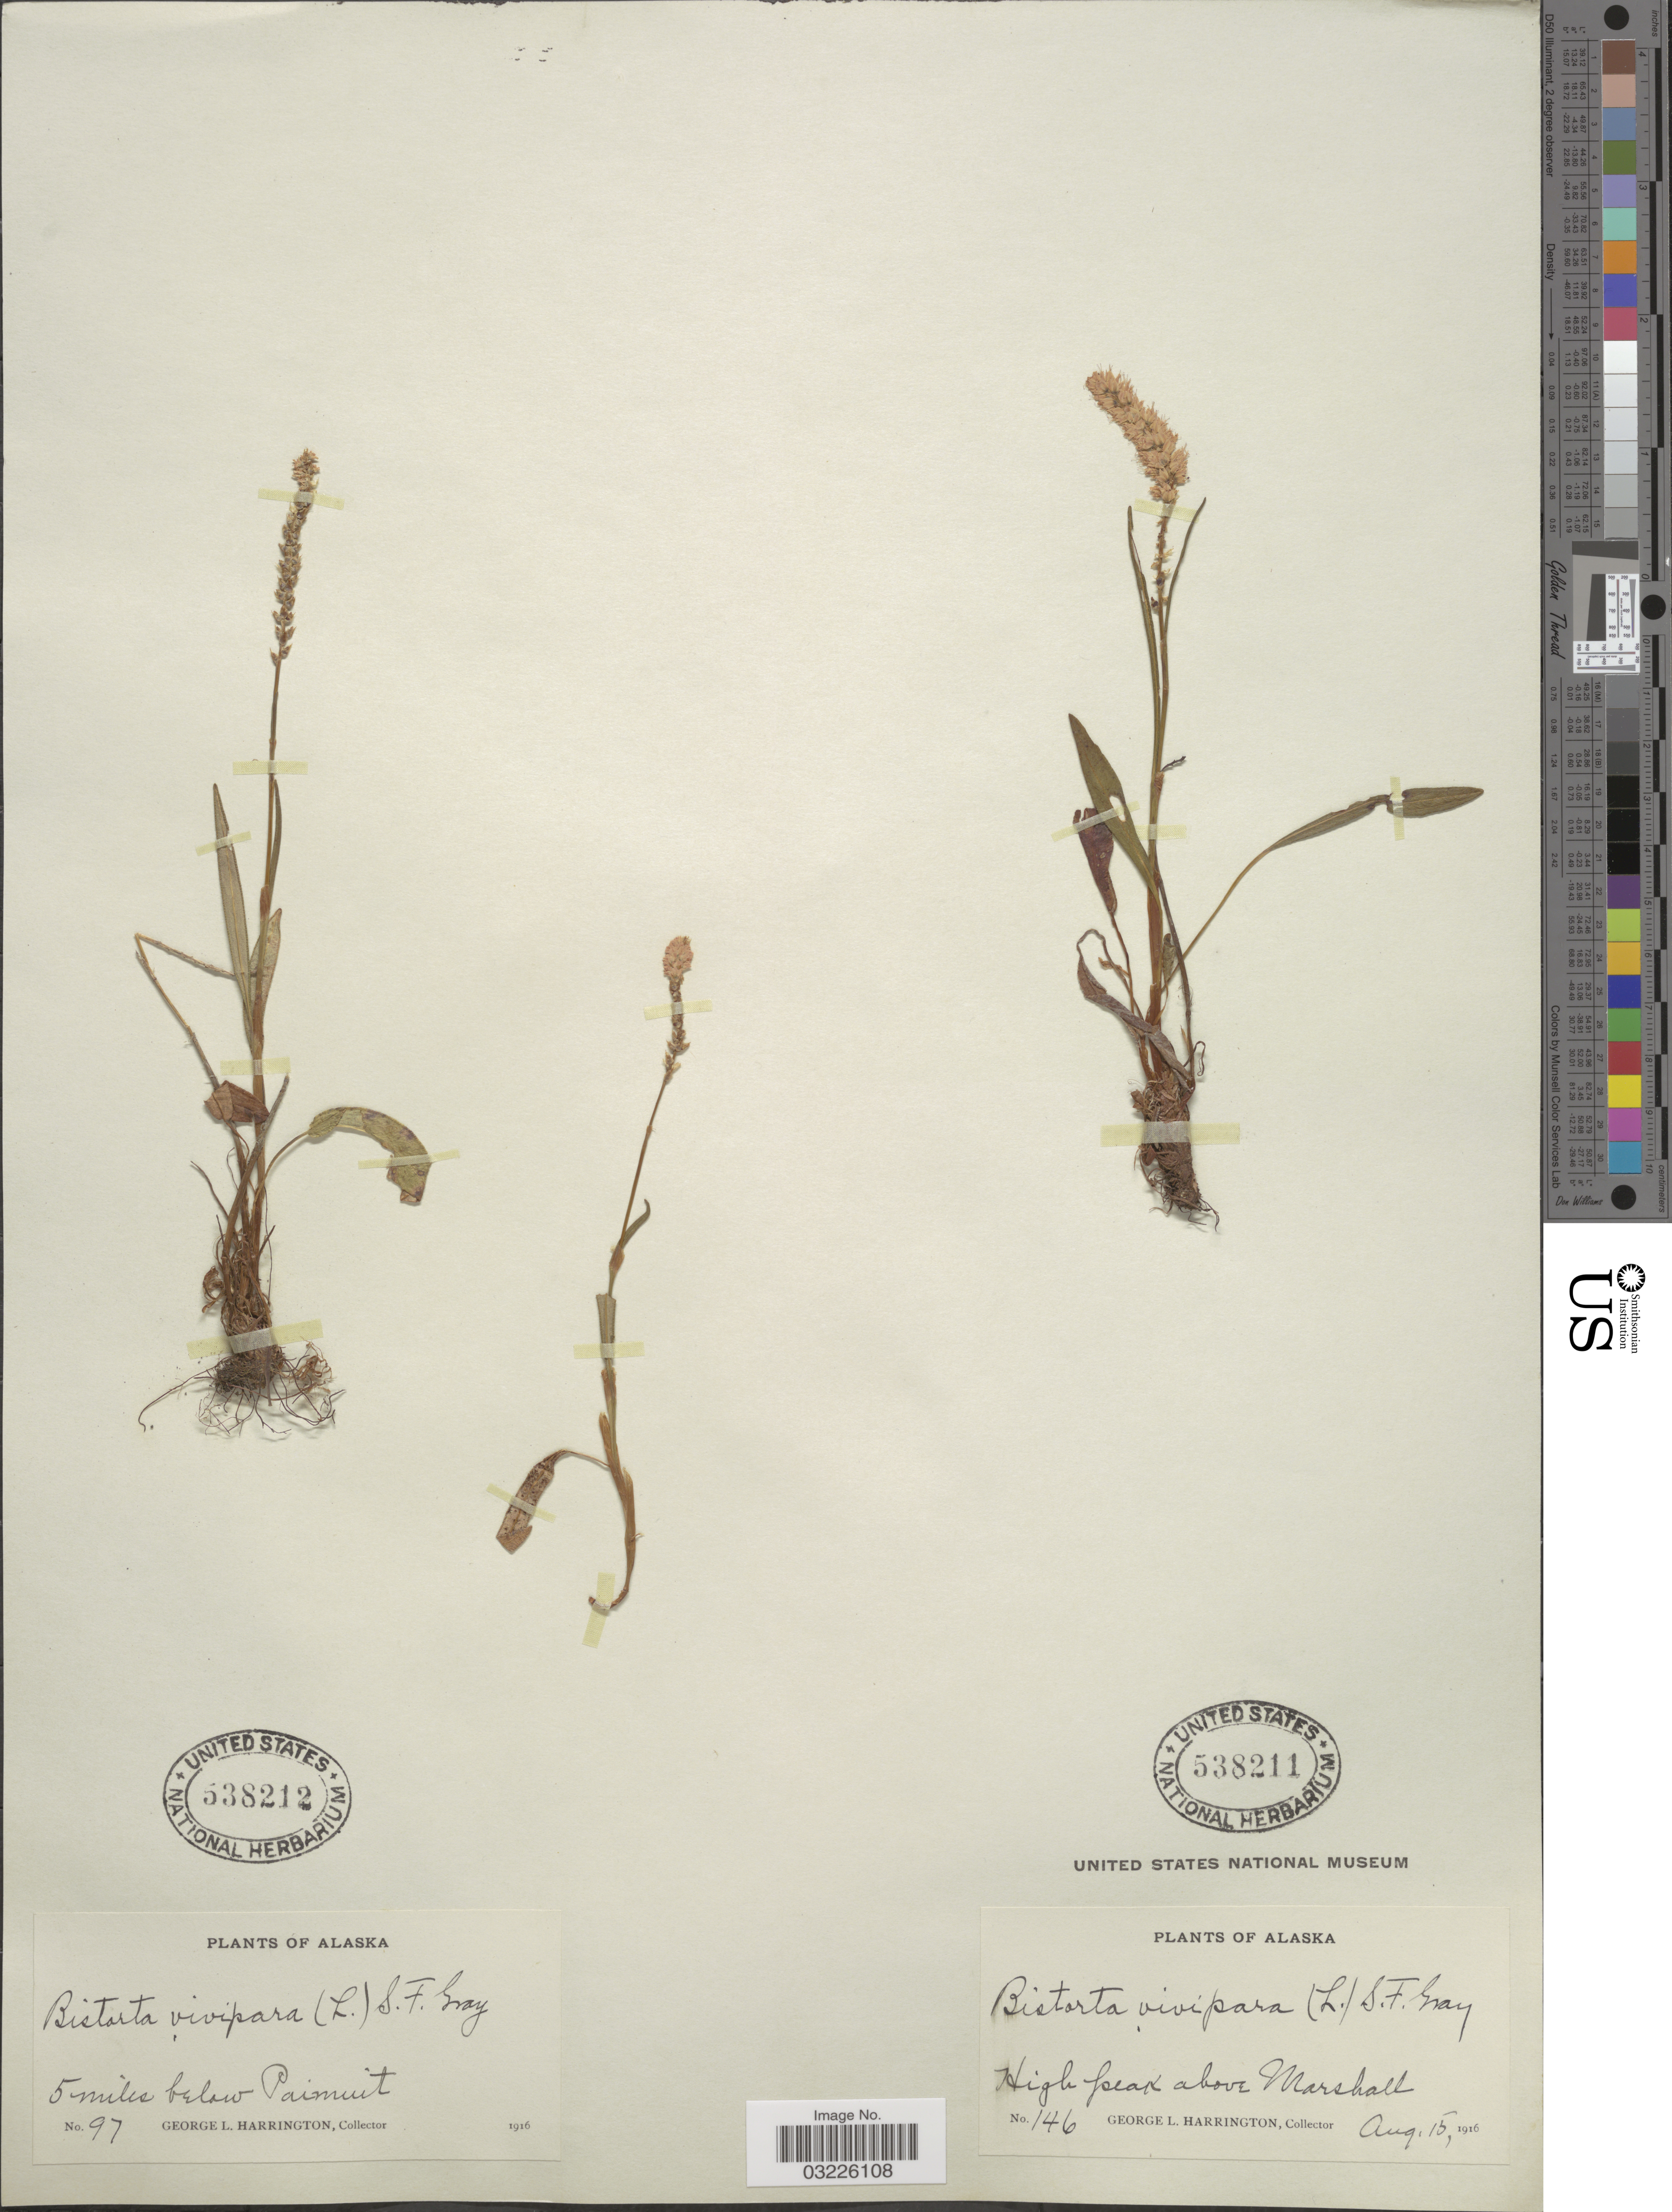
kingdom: Plantae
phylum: Tracheophyta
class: Magnoliopsida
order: Caryophyllales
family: Polygonaceae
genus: Bistorta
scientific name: Bistorta vivipara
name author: (L.) Delarbre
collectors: G. Harrington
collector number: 97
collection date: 1916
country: United States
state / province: Alaska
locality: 5 miles below Paimuit.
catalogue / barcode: US 538212-2